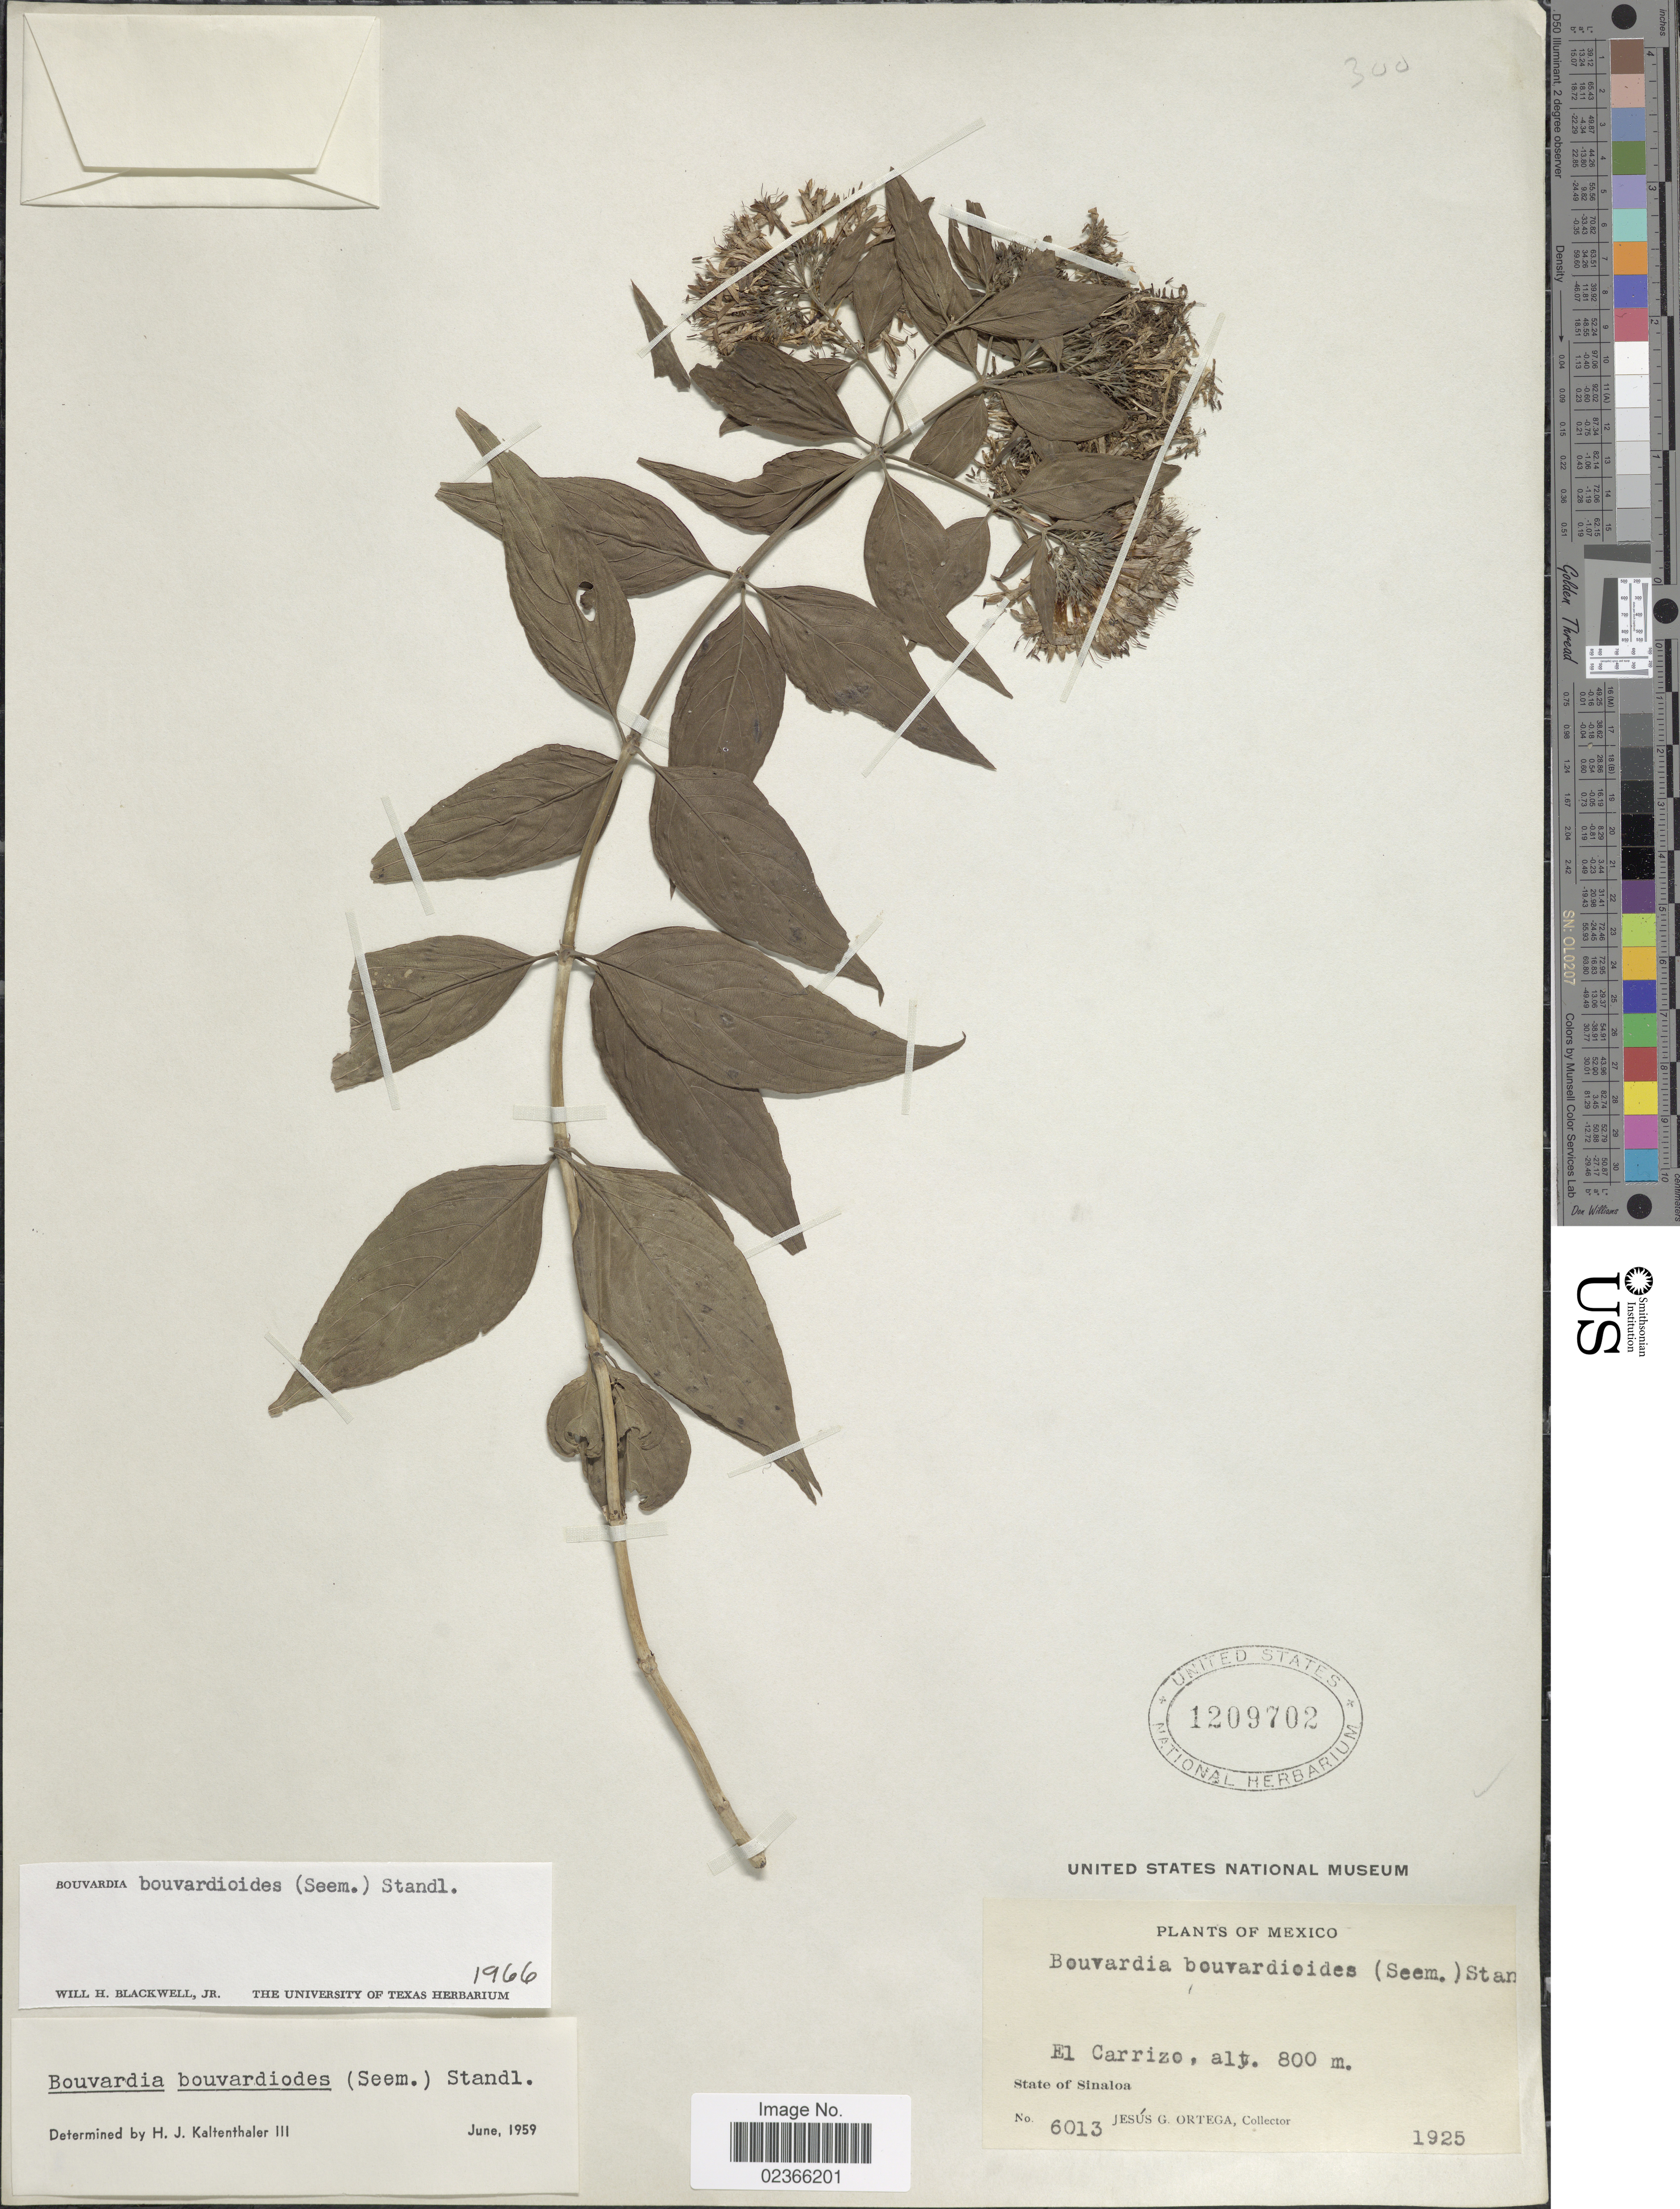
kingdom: Plantae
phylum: Tracheophyta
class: Magnoliopsida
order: Gentianales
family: Rubiaceae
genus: Bouvardia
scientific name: Bouvardia bouvardioides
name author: (Seem.) Standl.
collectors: J. Ortega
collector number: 6013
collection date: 1925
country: Mexico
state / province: Sinaloa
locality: State of Sinaloa, El Carrizo, Mexico.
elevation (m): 800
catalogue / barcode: US 1209702